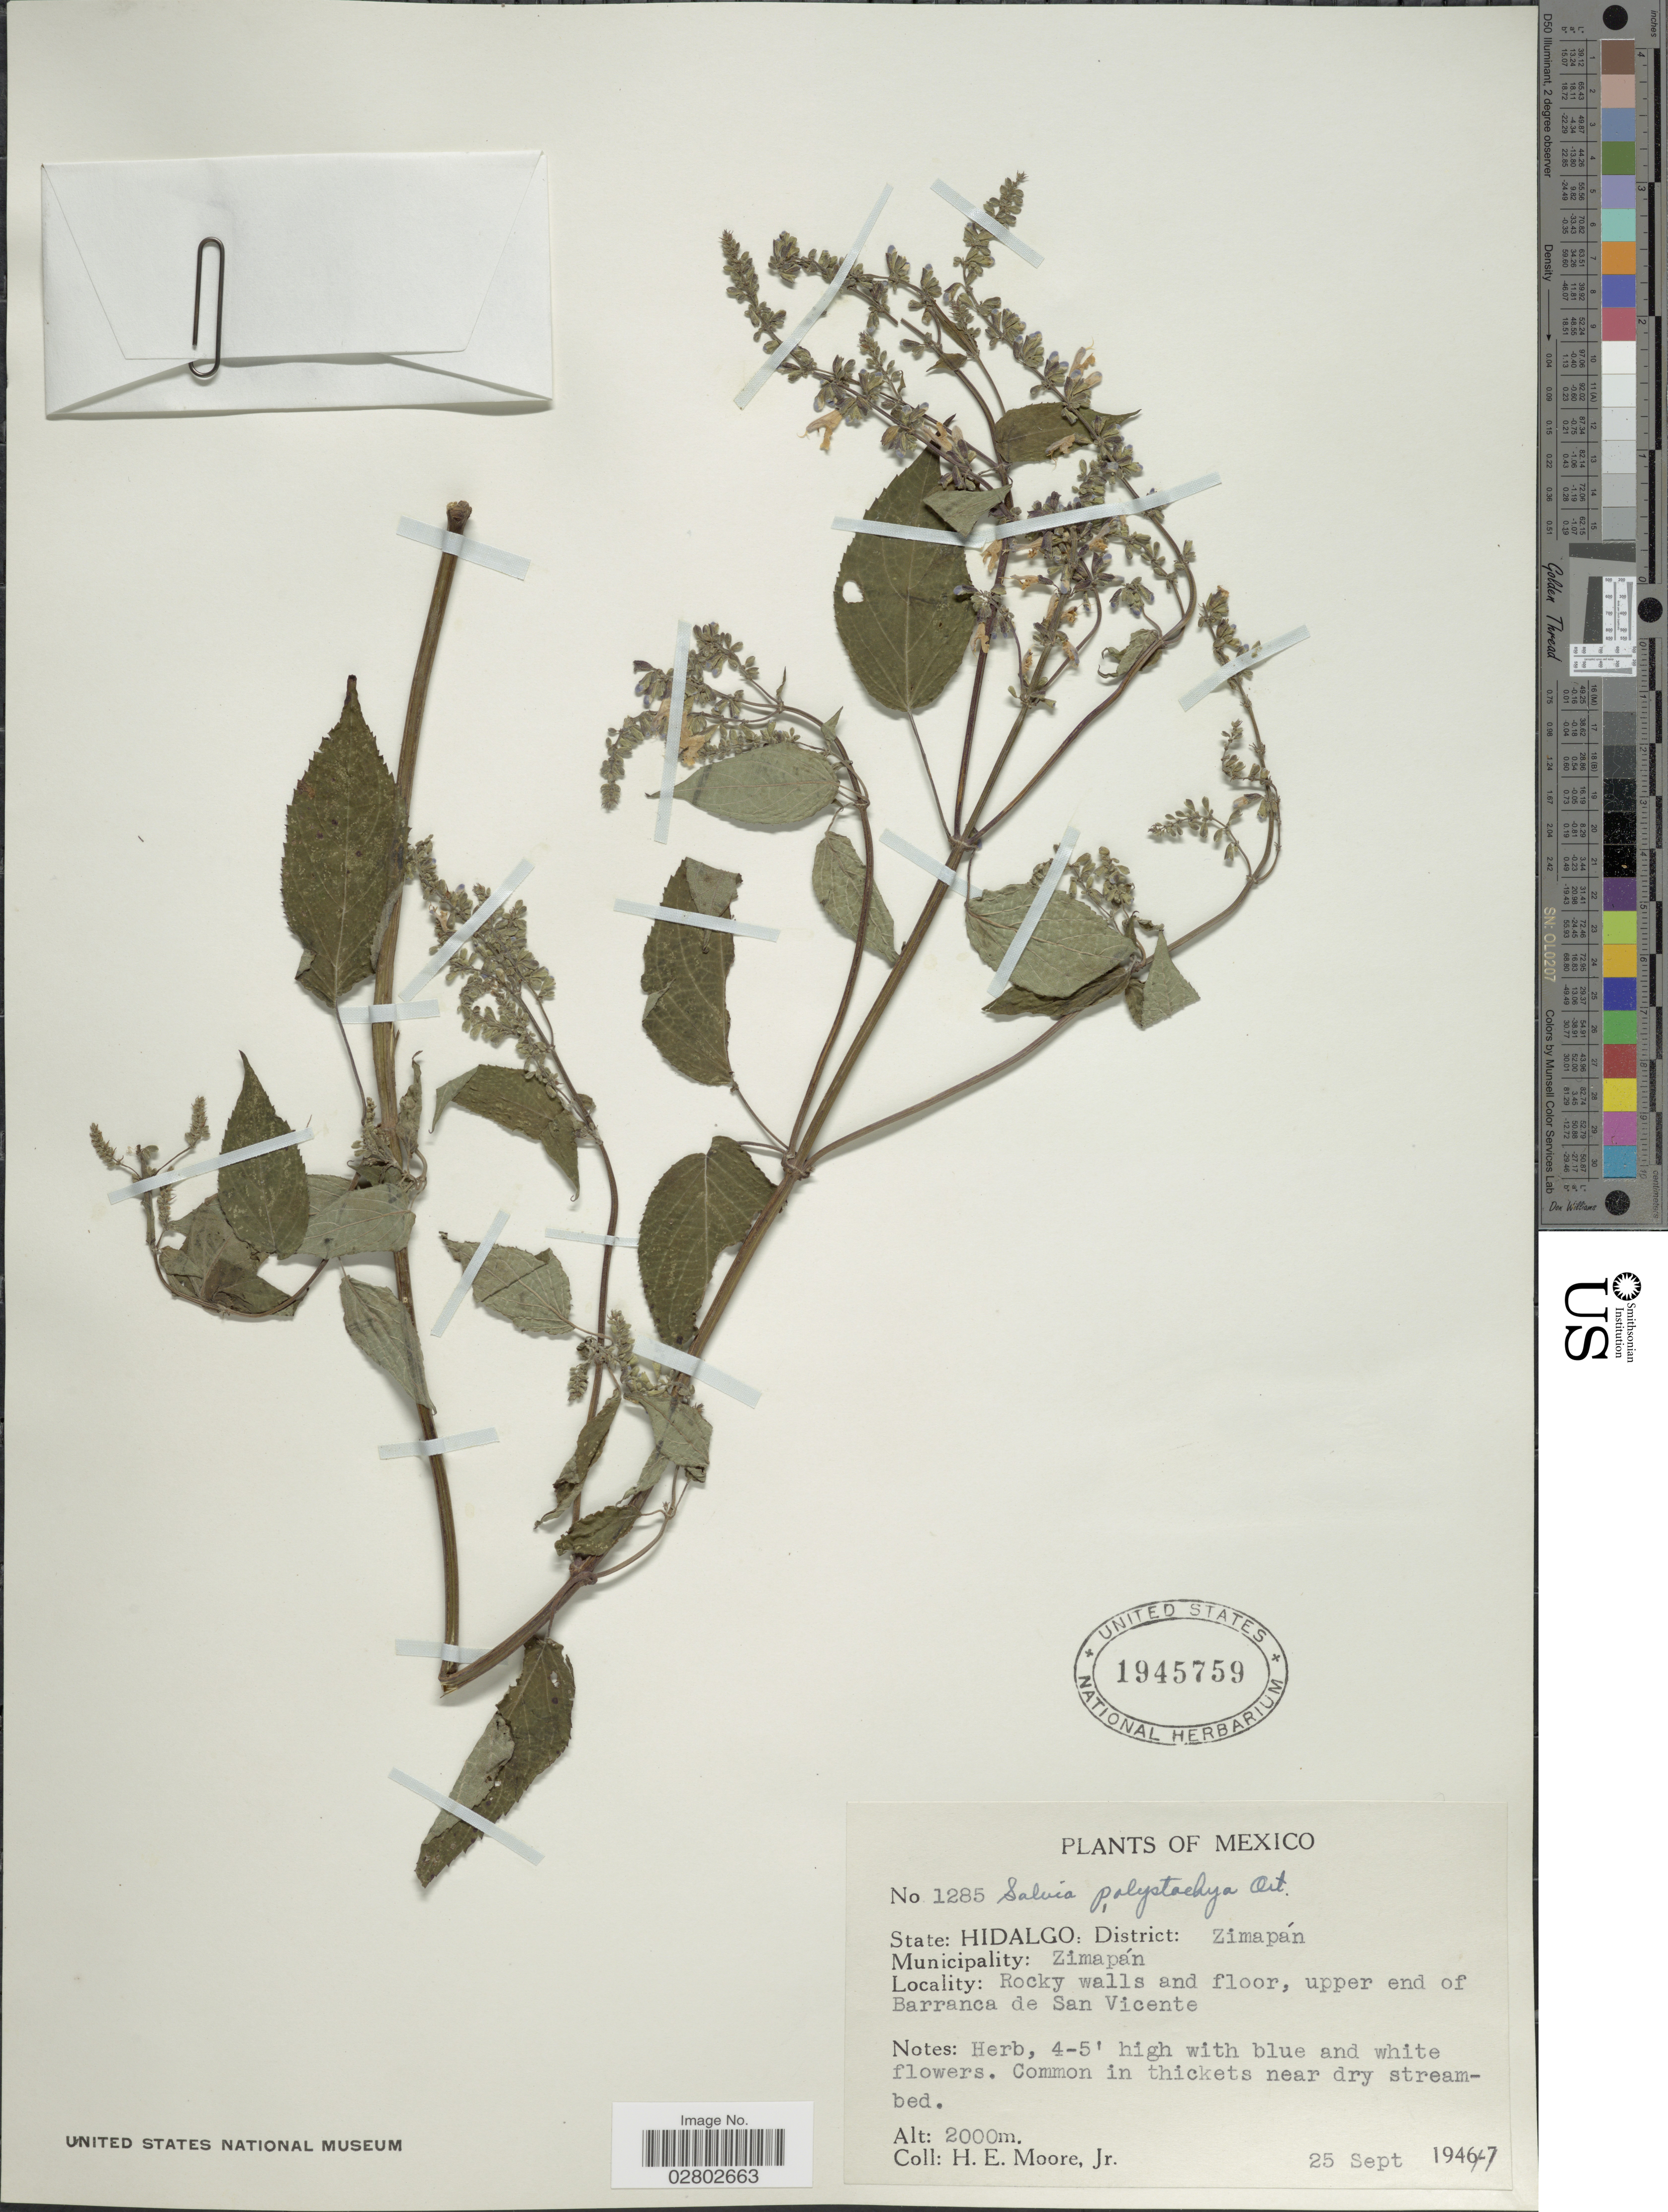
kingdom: Plantae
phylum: Tracheophyta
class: Magnoliopsida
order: Lamiales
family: Lamiaceae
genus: Salvia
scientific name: Salvia polystachya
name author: Cav.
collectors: H. Moore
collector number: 1285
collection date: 1946-09-25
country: Mexico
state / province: Hidalgo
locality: District: Zimapán. Rocky walls and floor, upper end of Barranca de San Vicente.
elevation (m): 2000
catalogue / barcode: US 1945759